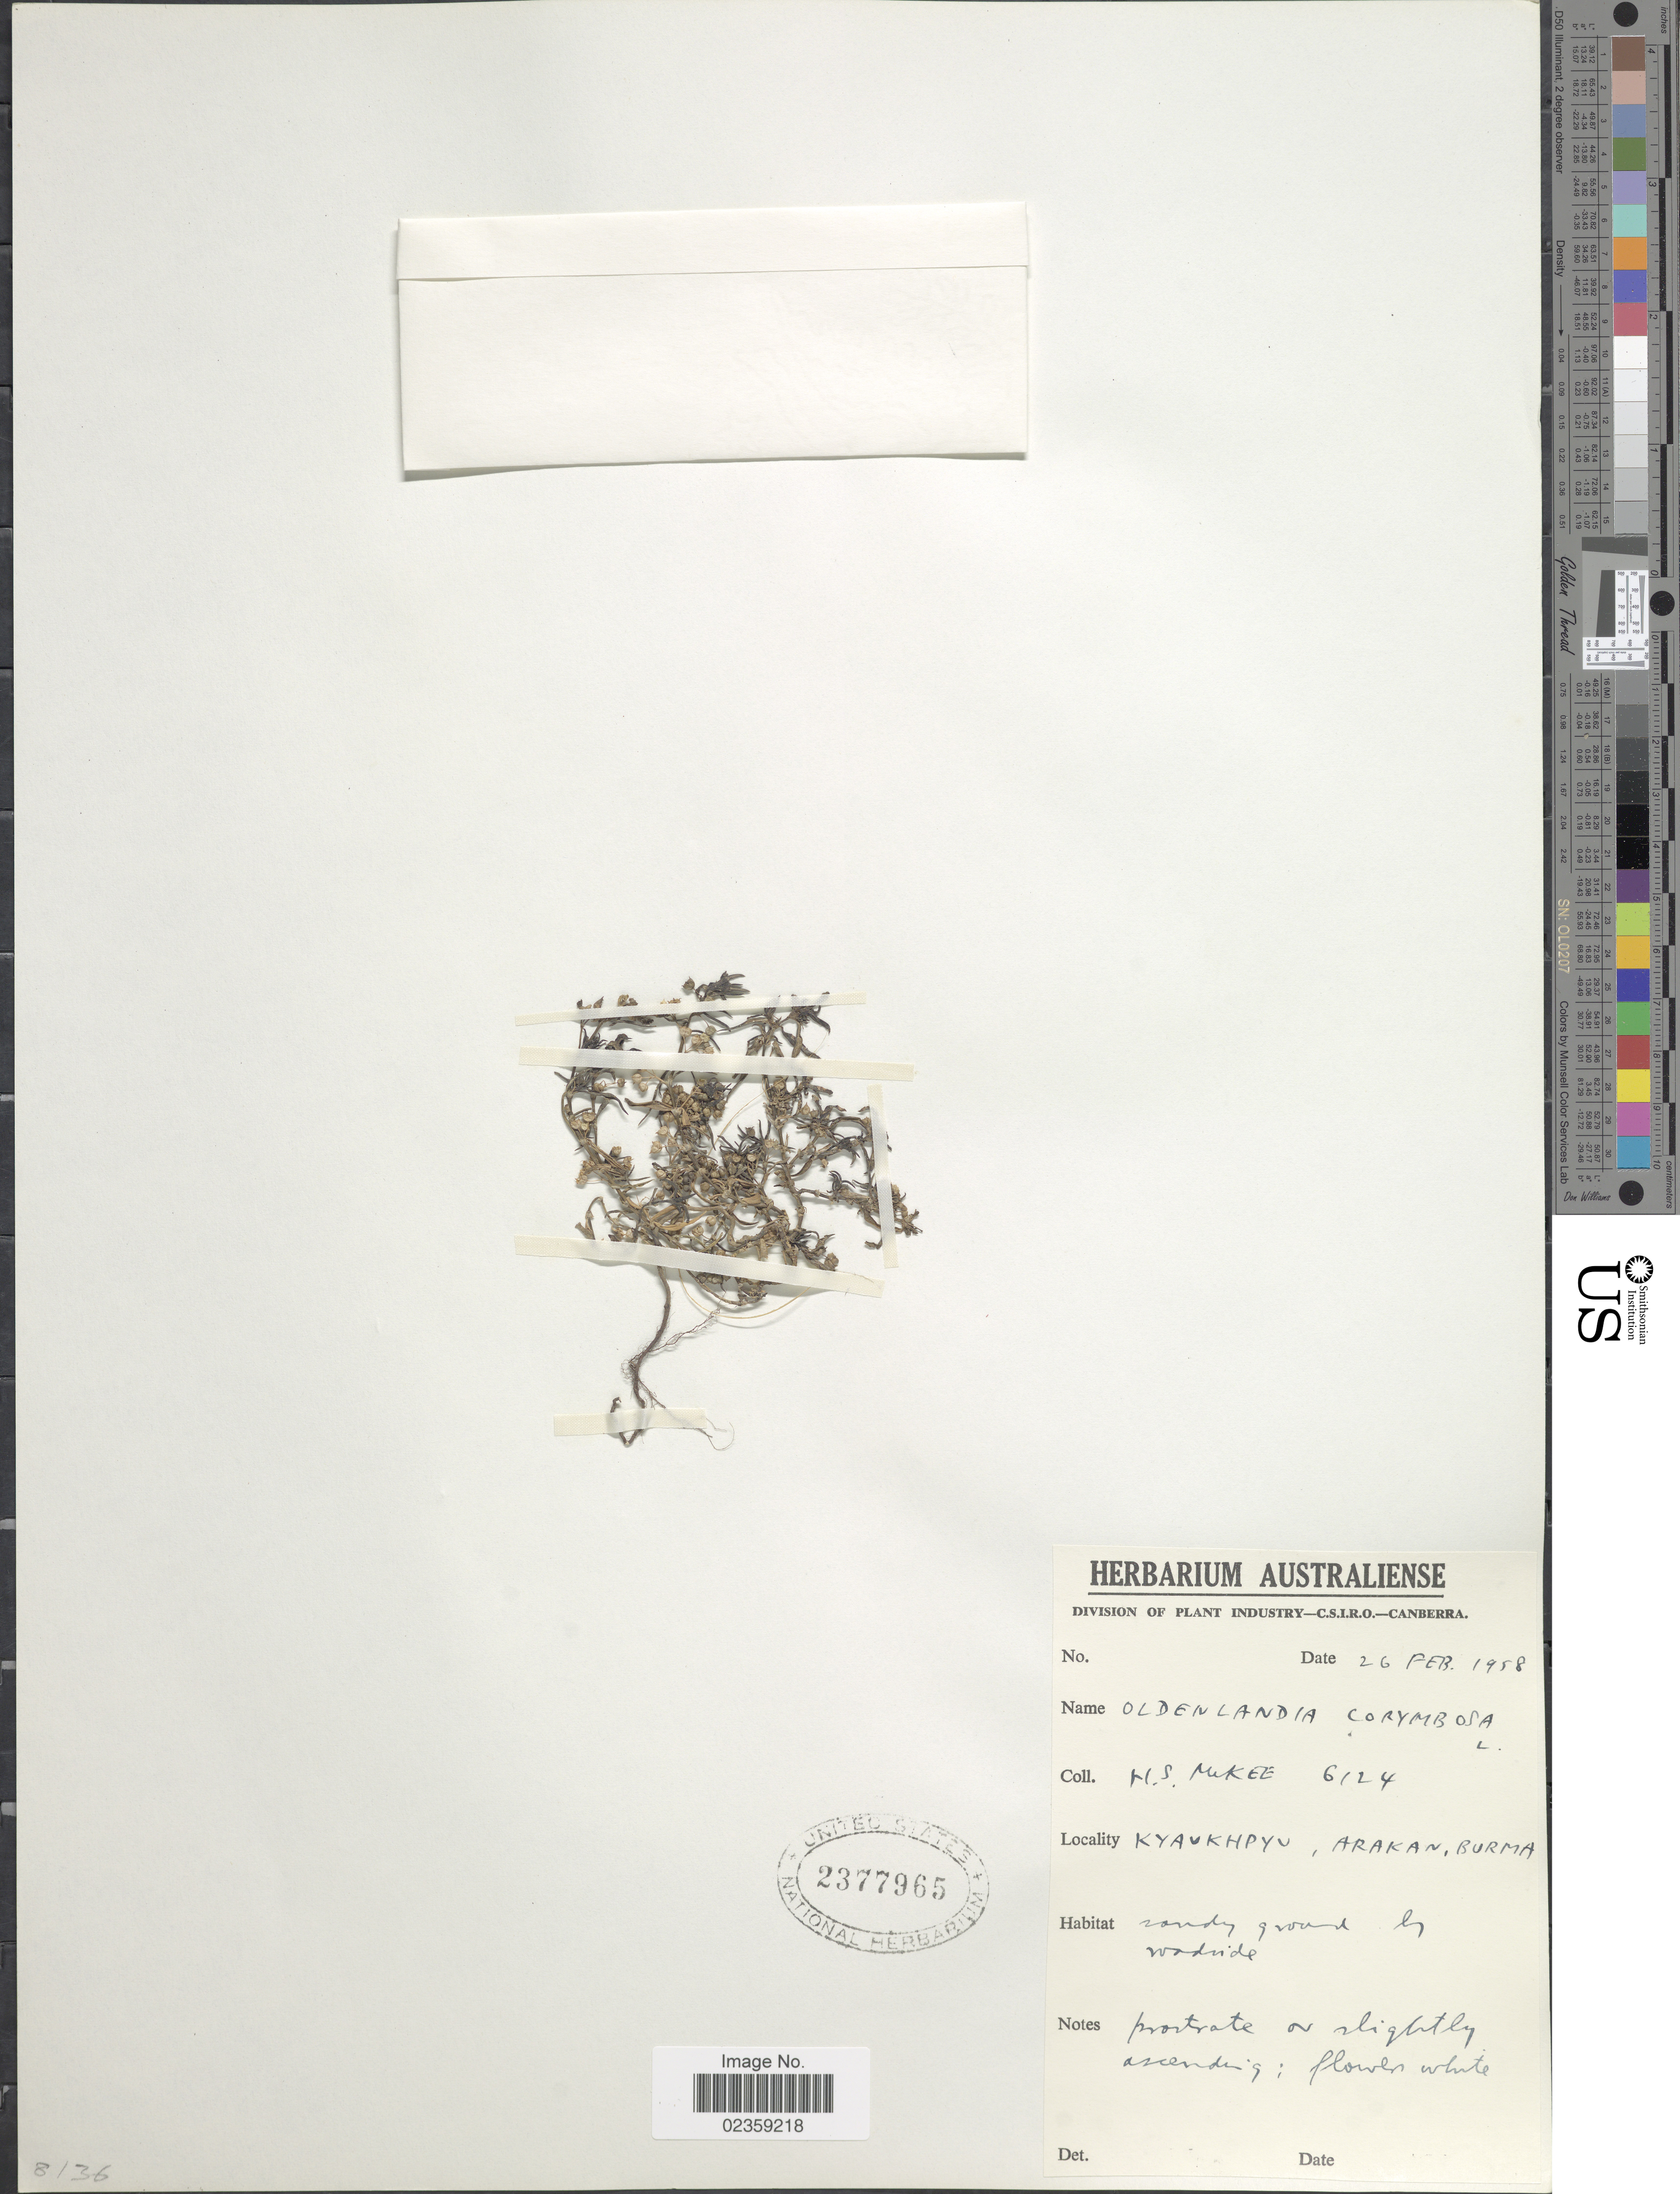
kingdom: Plantae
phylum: Tracheophyta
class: Magnoliopsida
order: Gentianales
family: Rubiaceae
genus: Oldenlandia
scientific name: Oldenlandia corymbosa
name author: L.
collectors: H. S. McKee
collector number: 6124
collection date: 1958-02-26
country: Myanmar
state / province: Rakhine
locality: Kyaukhpyu, Arakan, Burma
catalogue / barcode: US 2377965